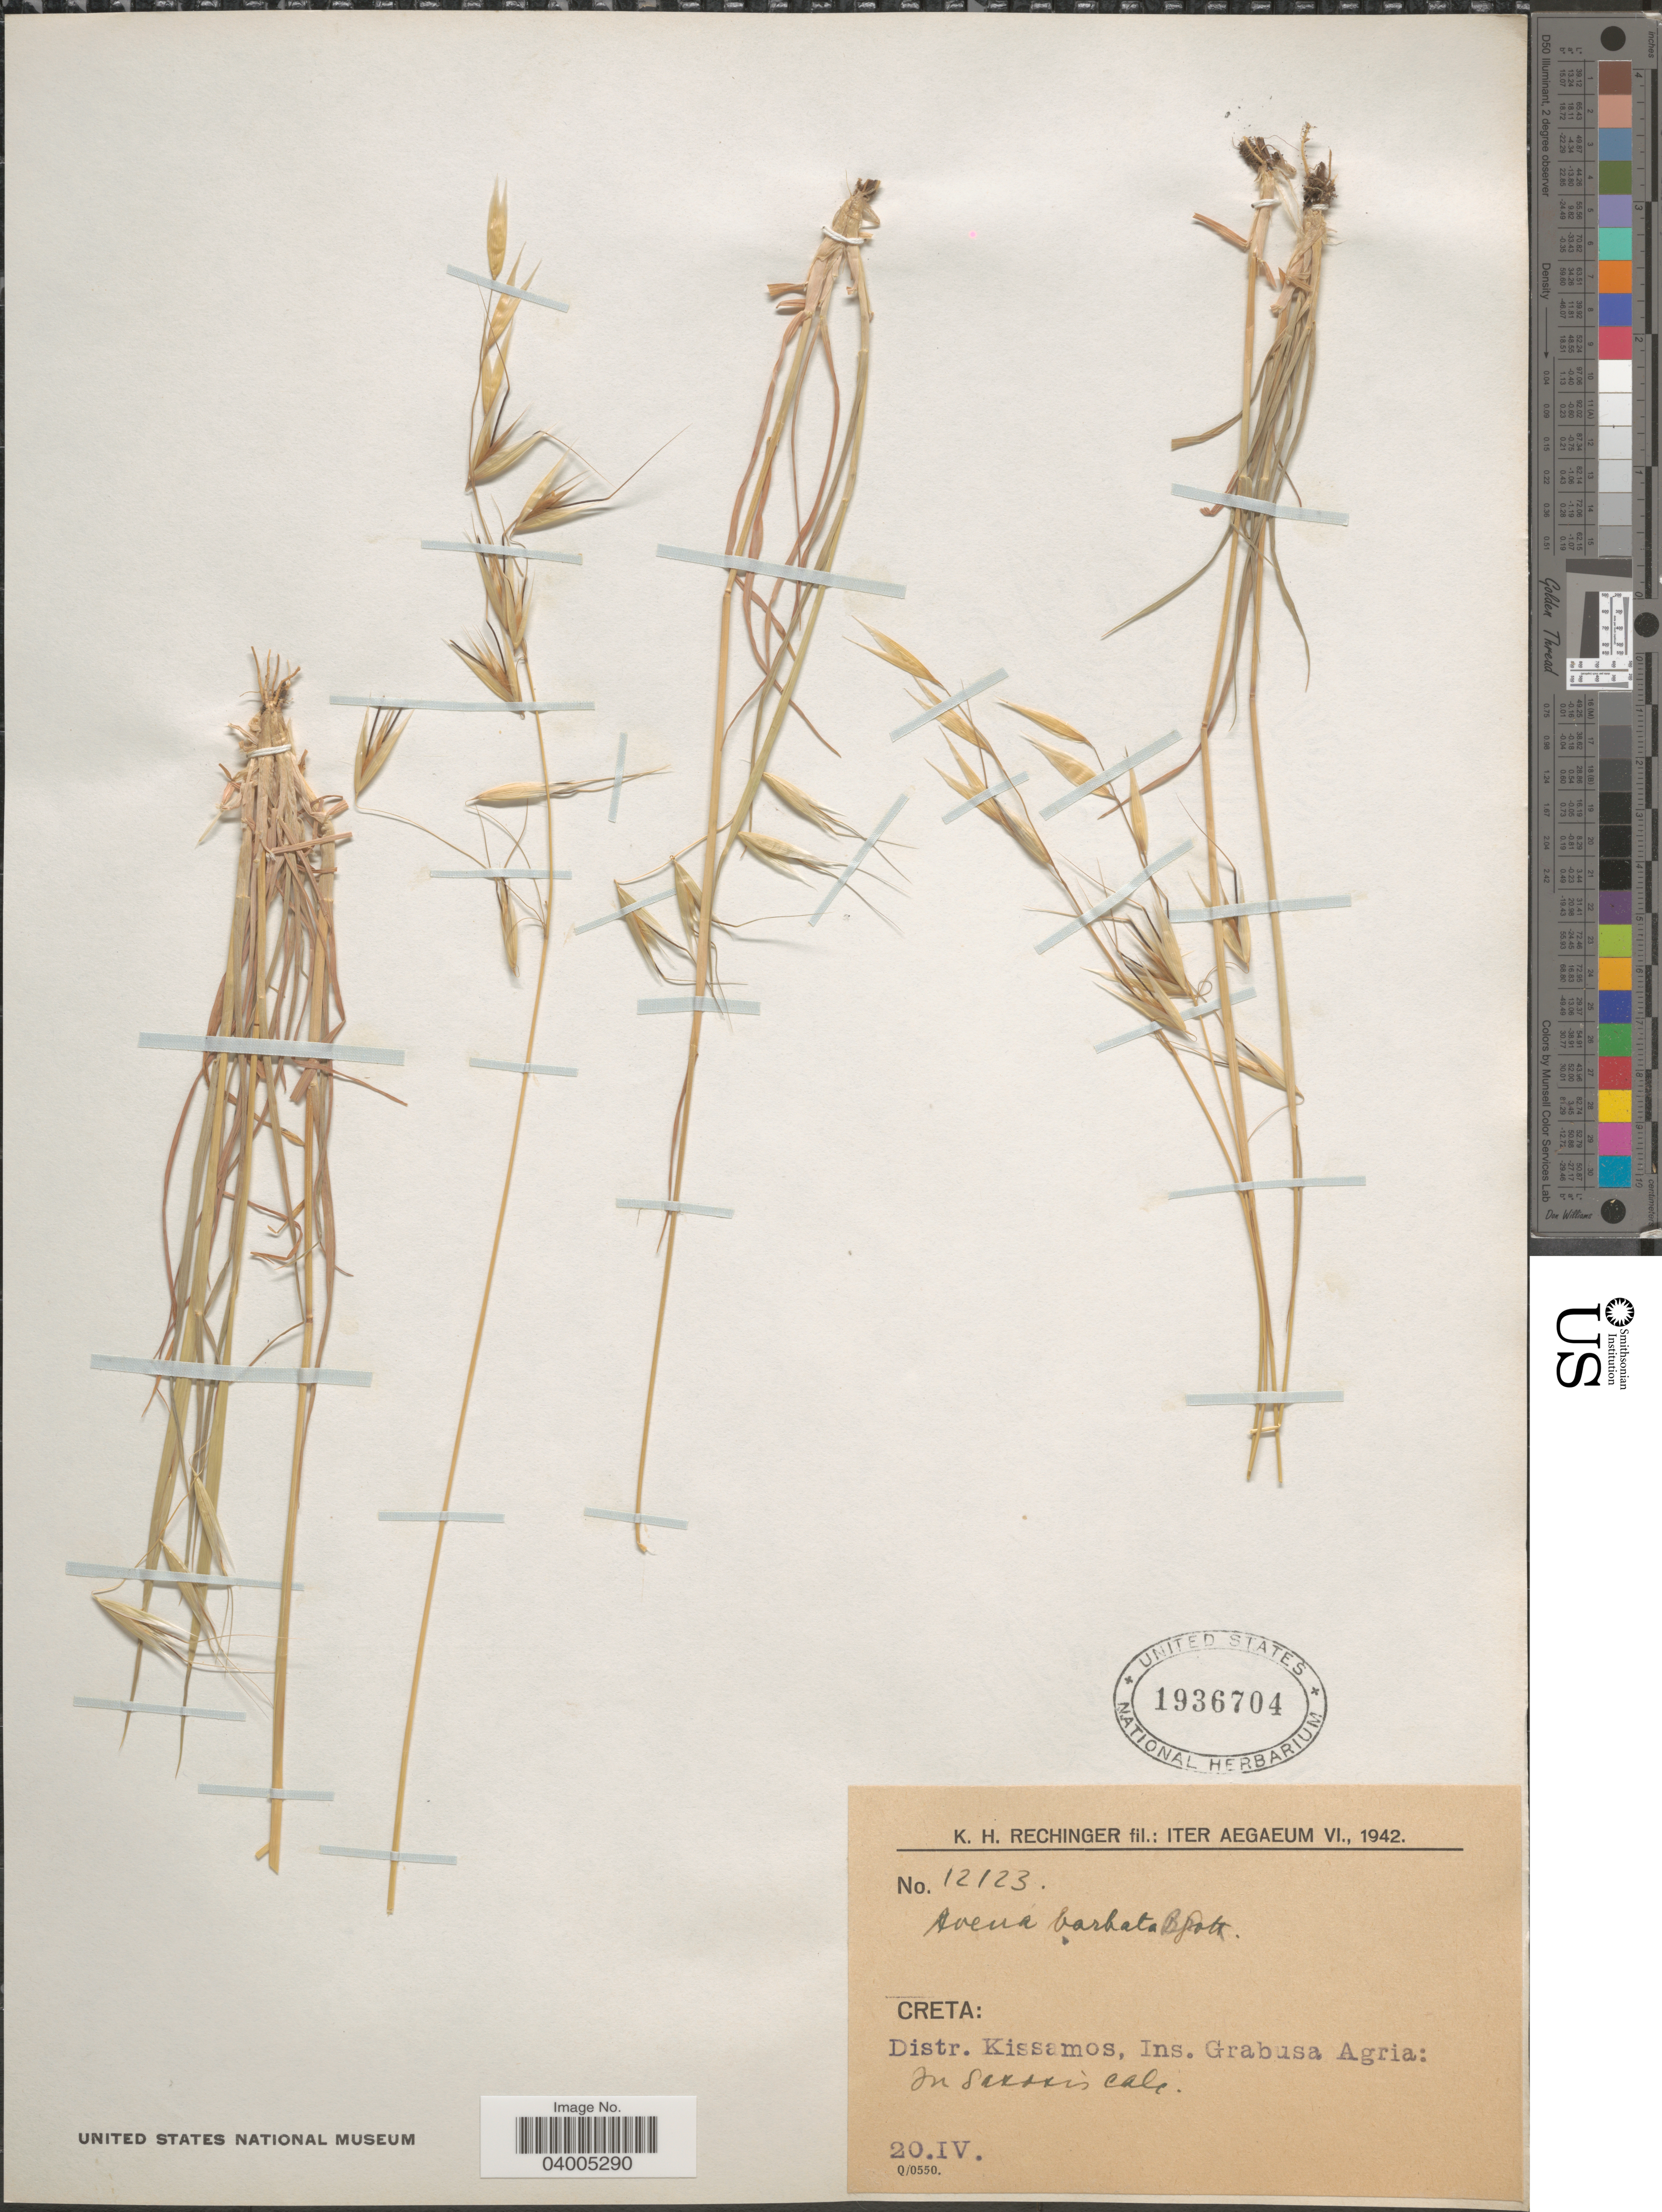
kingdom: Plantae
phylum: Tracheophyta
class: Liliopsida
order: Poales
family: Poaceae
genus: Avena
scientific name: Avena barbata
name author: Pott ex Link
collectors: K. H. Rechinger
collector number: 12123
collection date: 1942-04-20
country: Greece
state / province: Crete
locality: Iter Aegaeum. Creta: Distr. Kissamos, Ins. Grabusa Agria.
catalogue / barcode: US 1936704